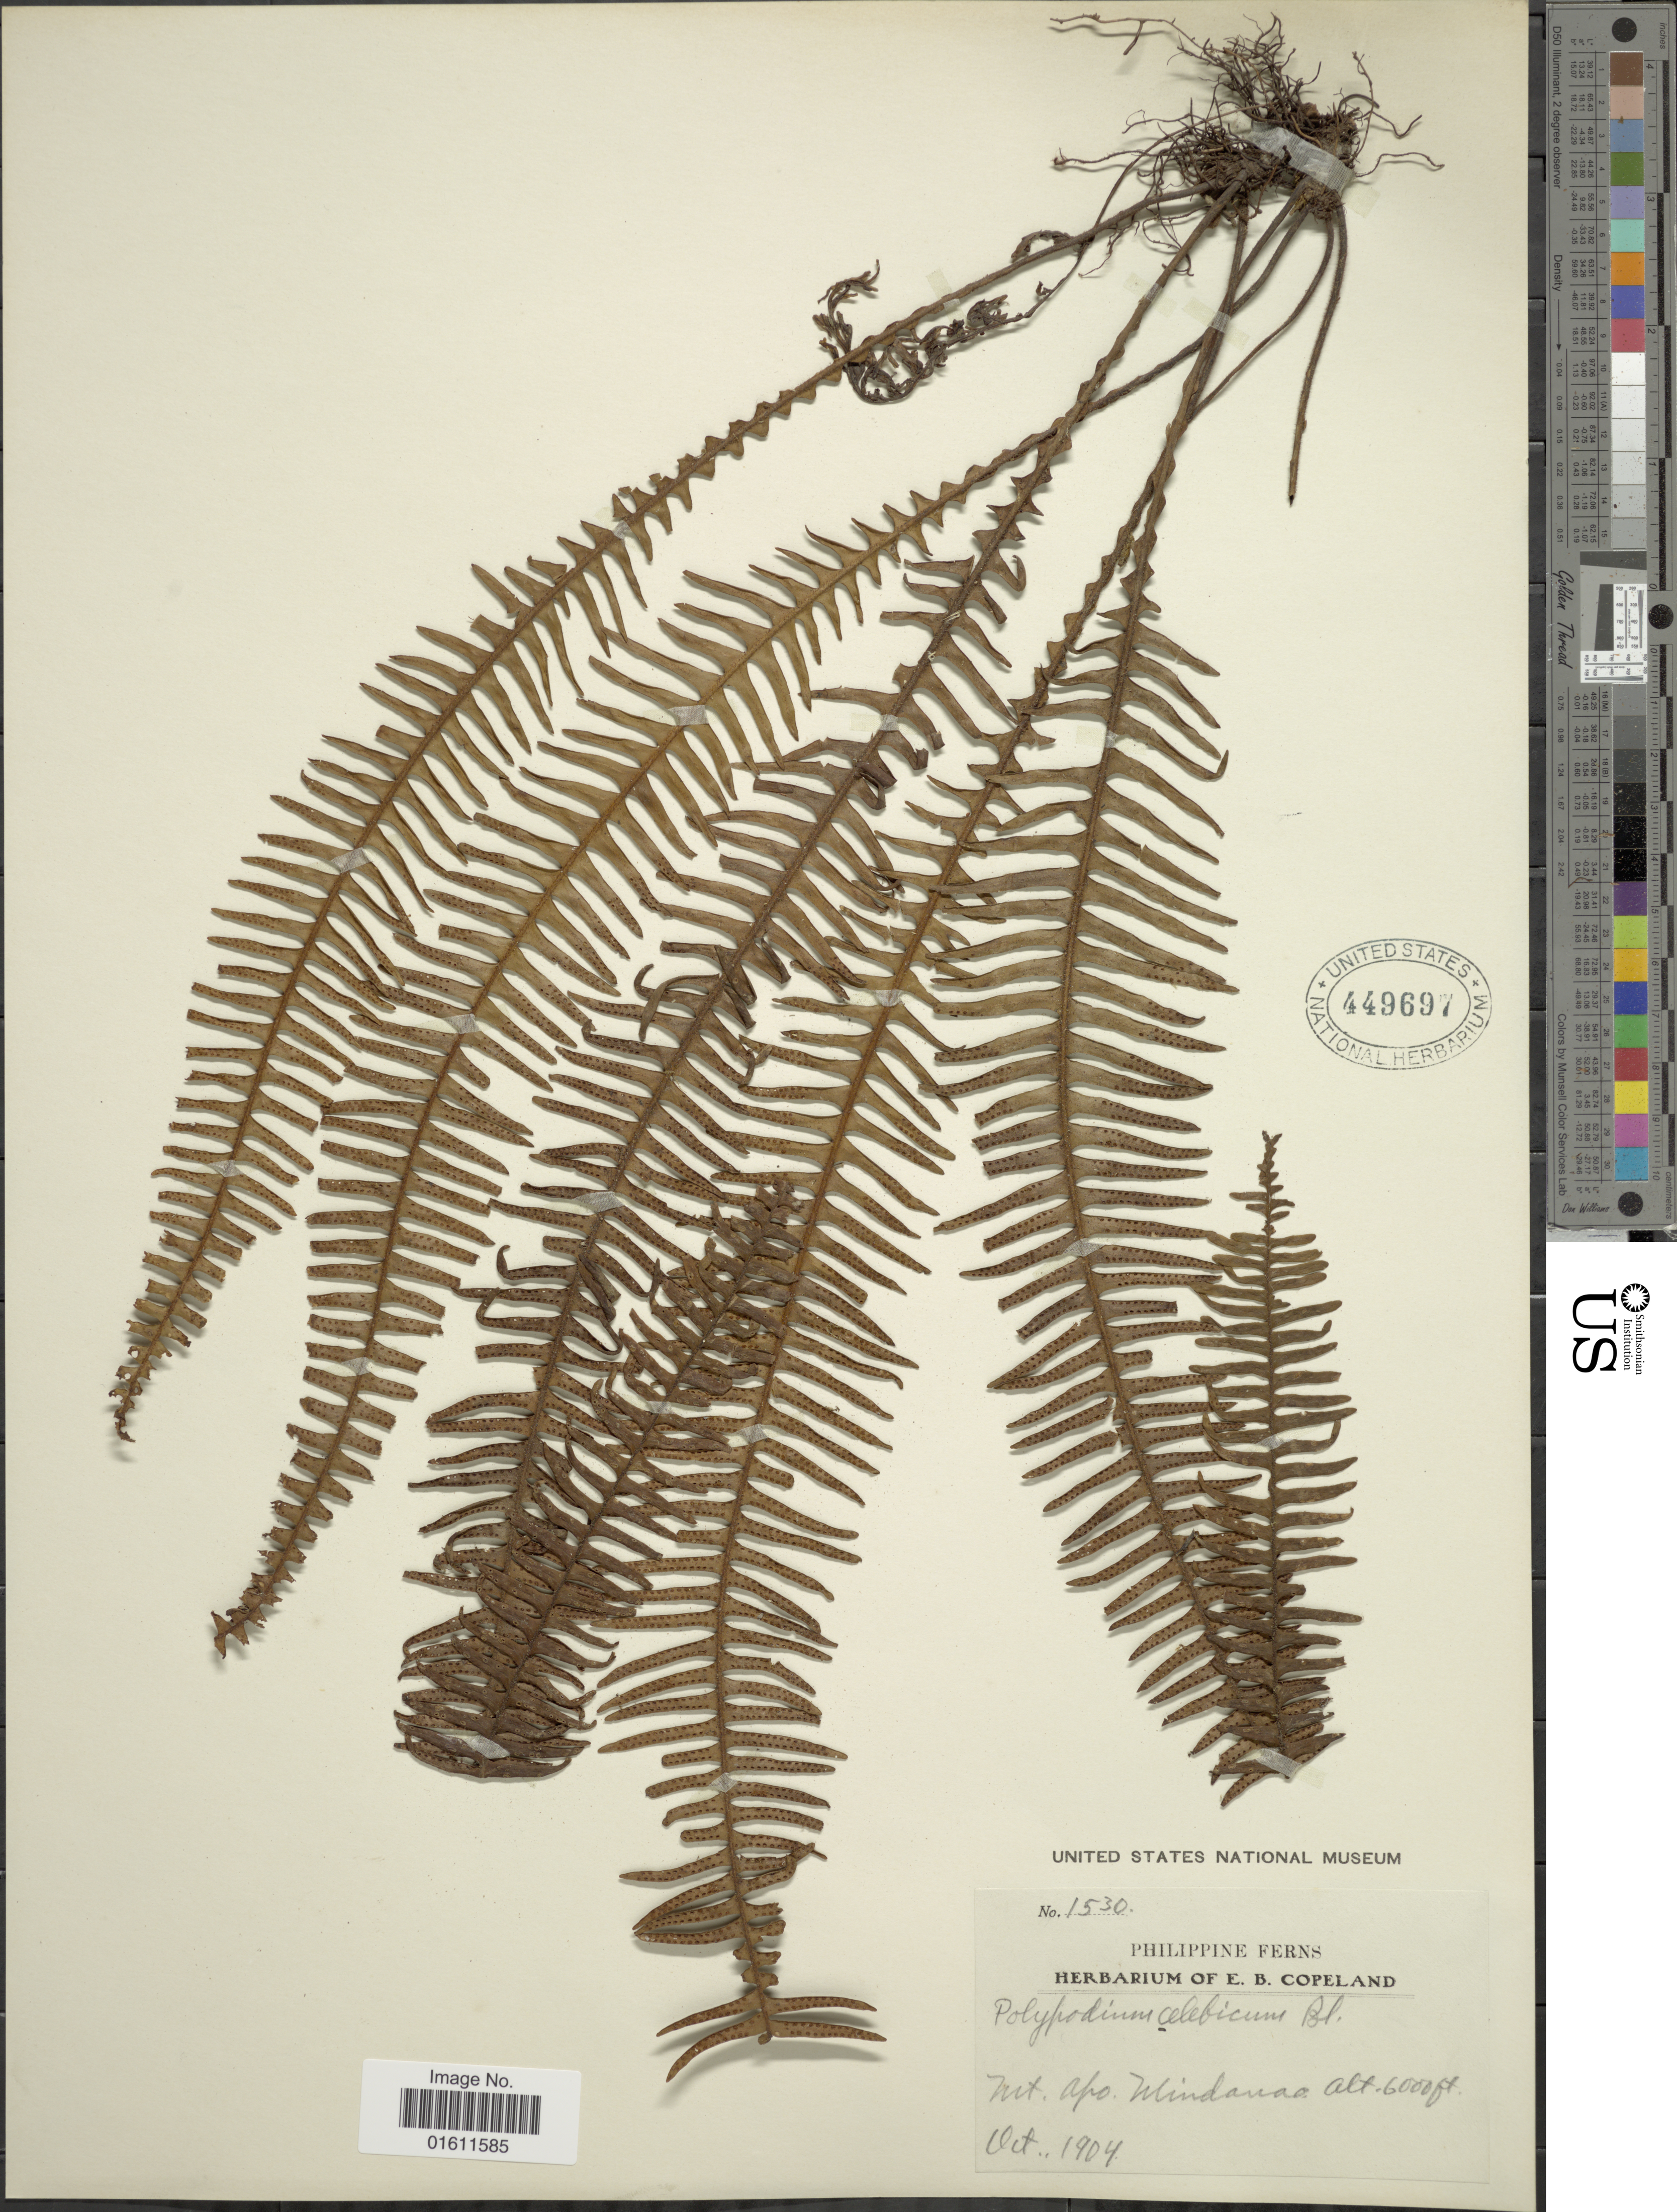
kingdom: Plantae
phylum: Tracheophyta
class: Polypodiopsida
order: Polypodiales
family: Polypodiaceae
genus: Prosaptia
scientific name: Prosaptia celebica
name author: (Blume) Tagawa & K. Iwats.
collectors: ex herb. E. B. Copeland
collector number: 1530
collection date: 1904-10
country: Philippines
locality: Mt. Apo, Mindanao.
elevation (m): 1829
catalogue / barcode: US 449697